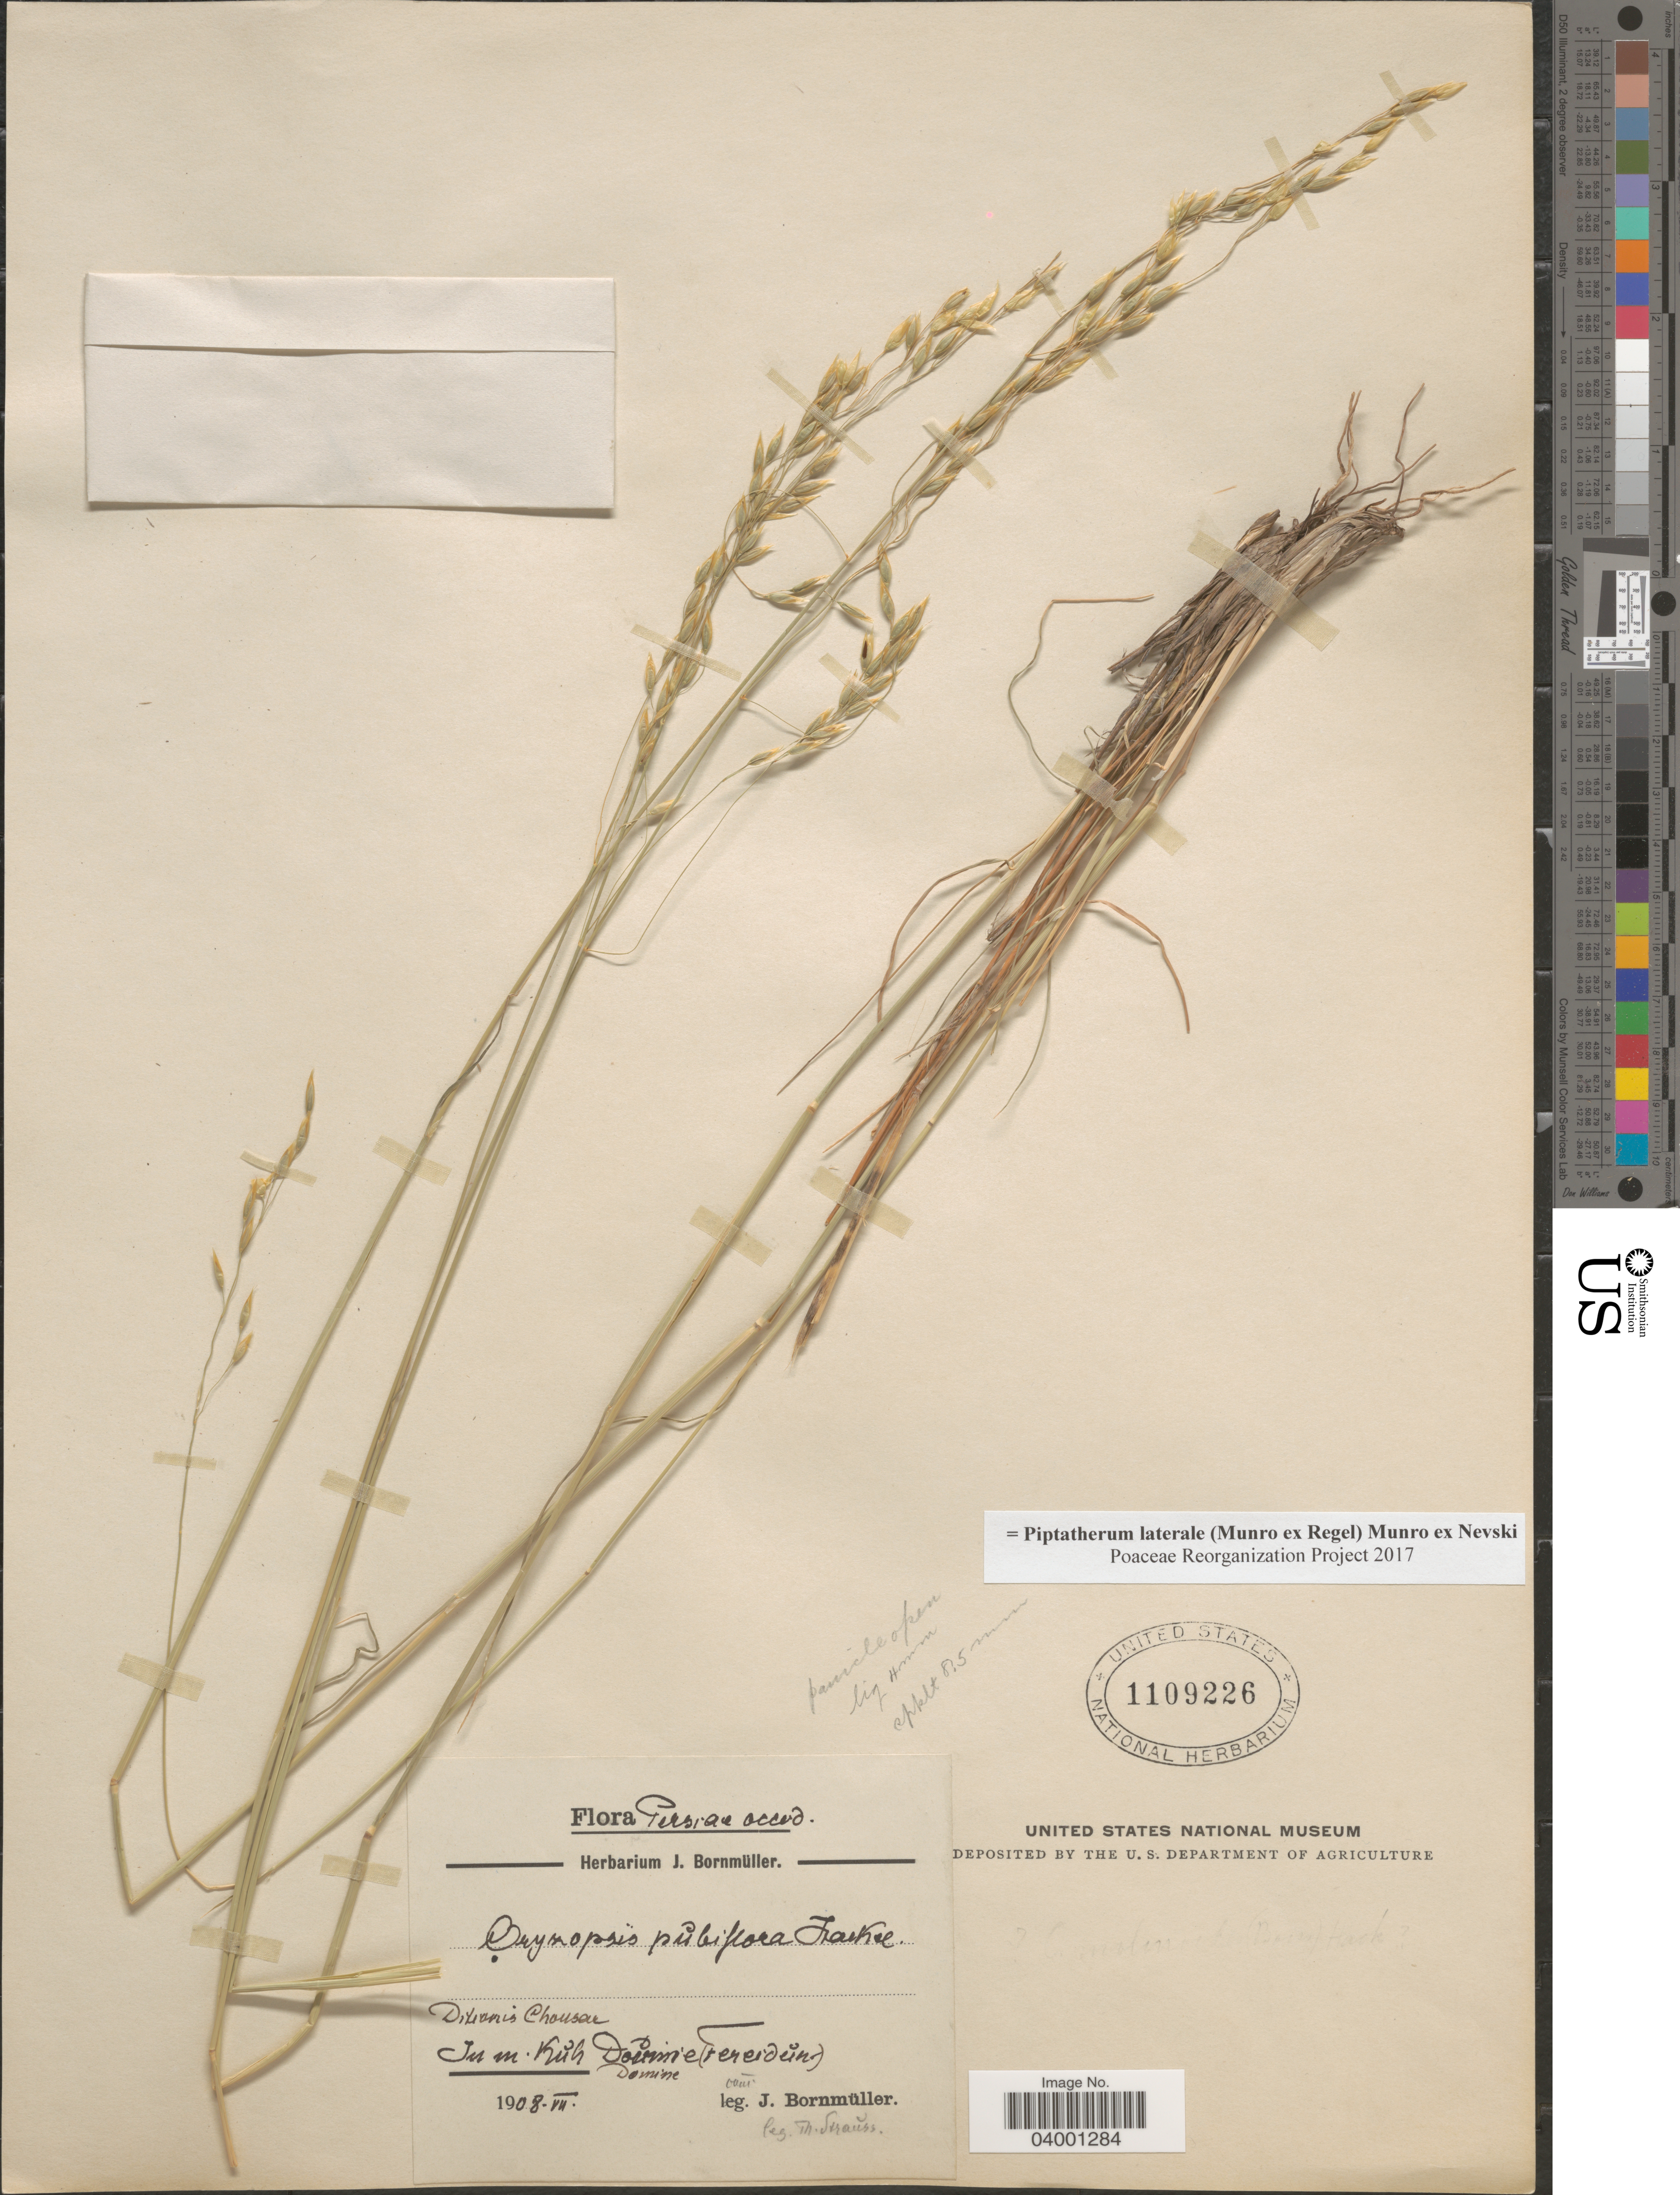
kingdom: Plantae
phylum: Tracheophyta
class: Liliopsida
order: Poales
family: Poaceae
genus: Piptatherum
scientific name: Piptatherum laterale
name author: (Munro ex Regel) Munro ex Nevski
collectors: T. Strauss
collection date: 1908-07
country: Iran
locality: Persiae occid. In m. Kůh Domine (Fereidein).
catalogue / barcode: US 1109226